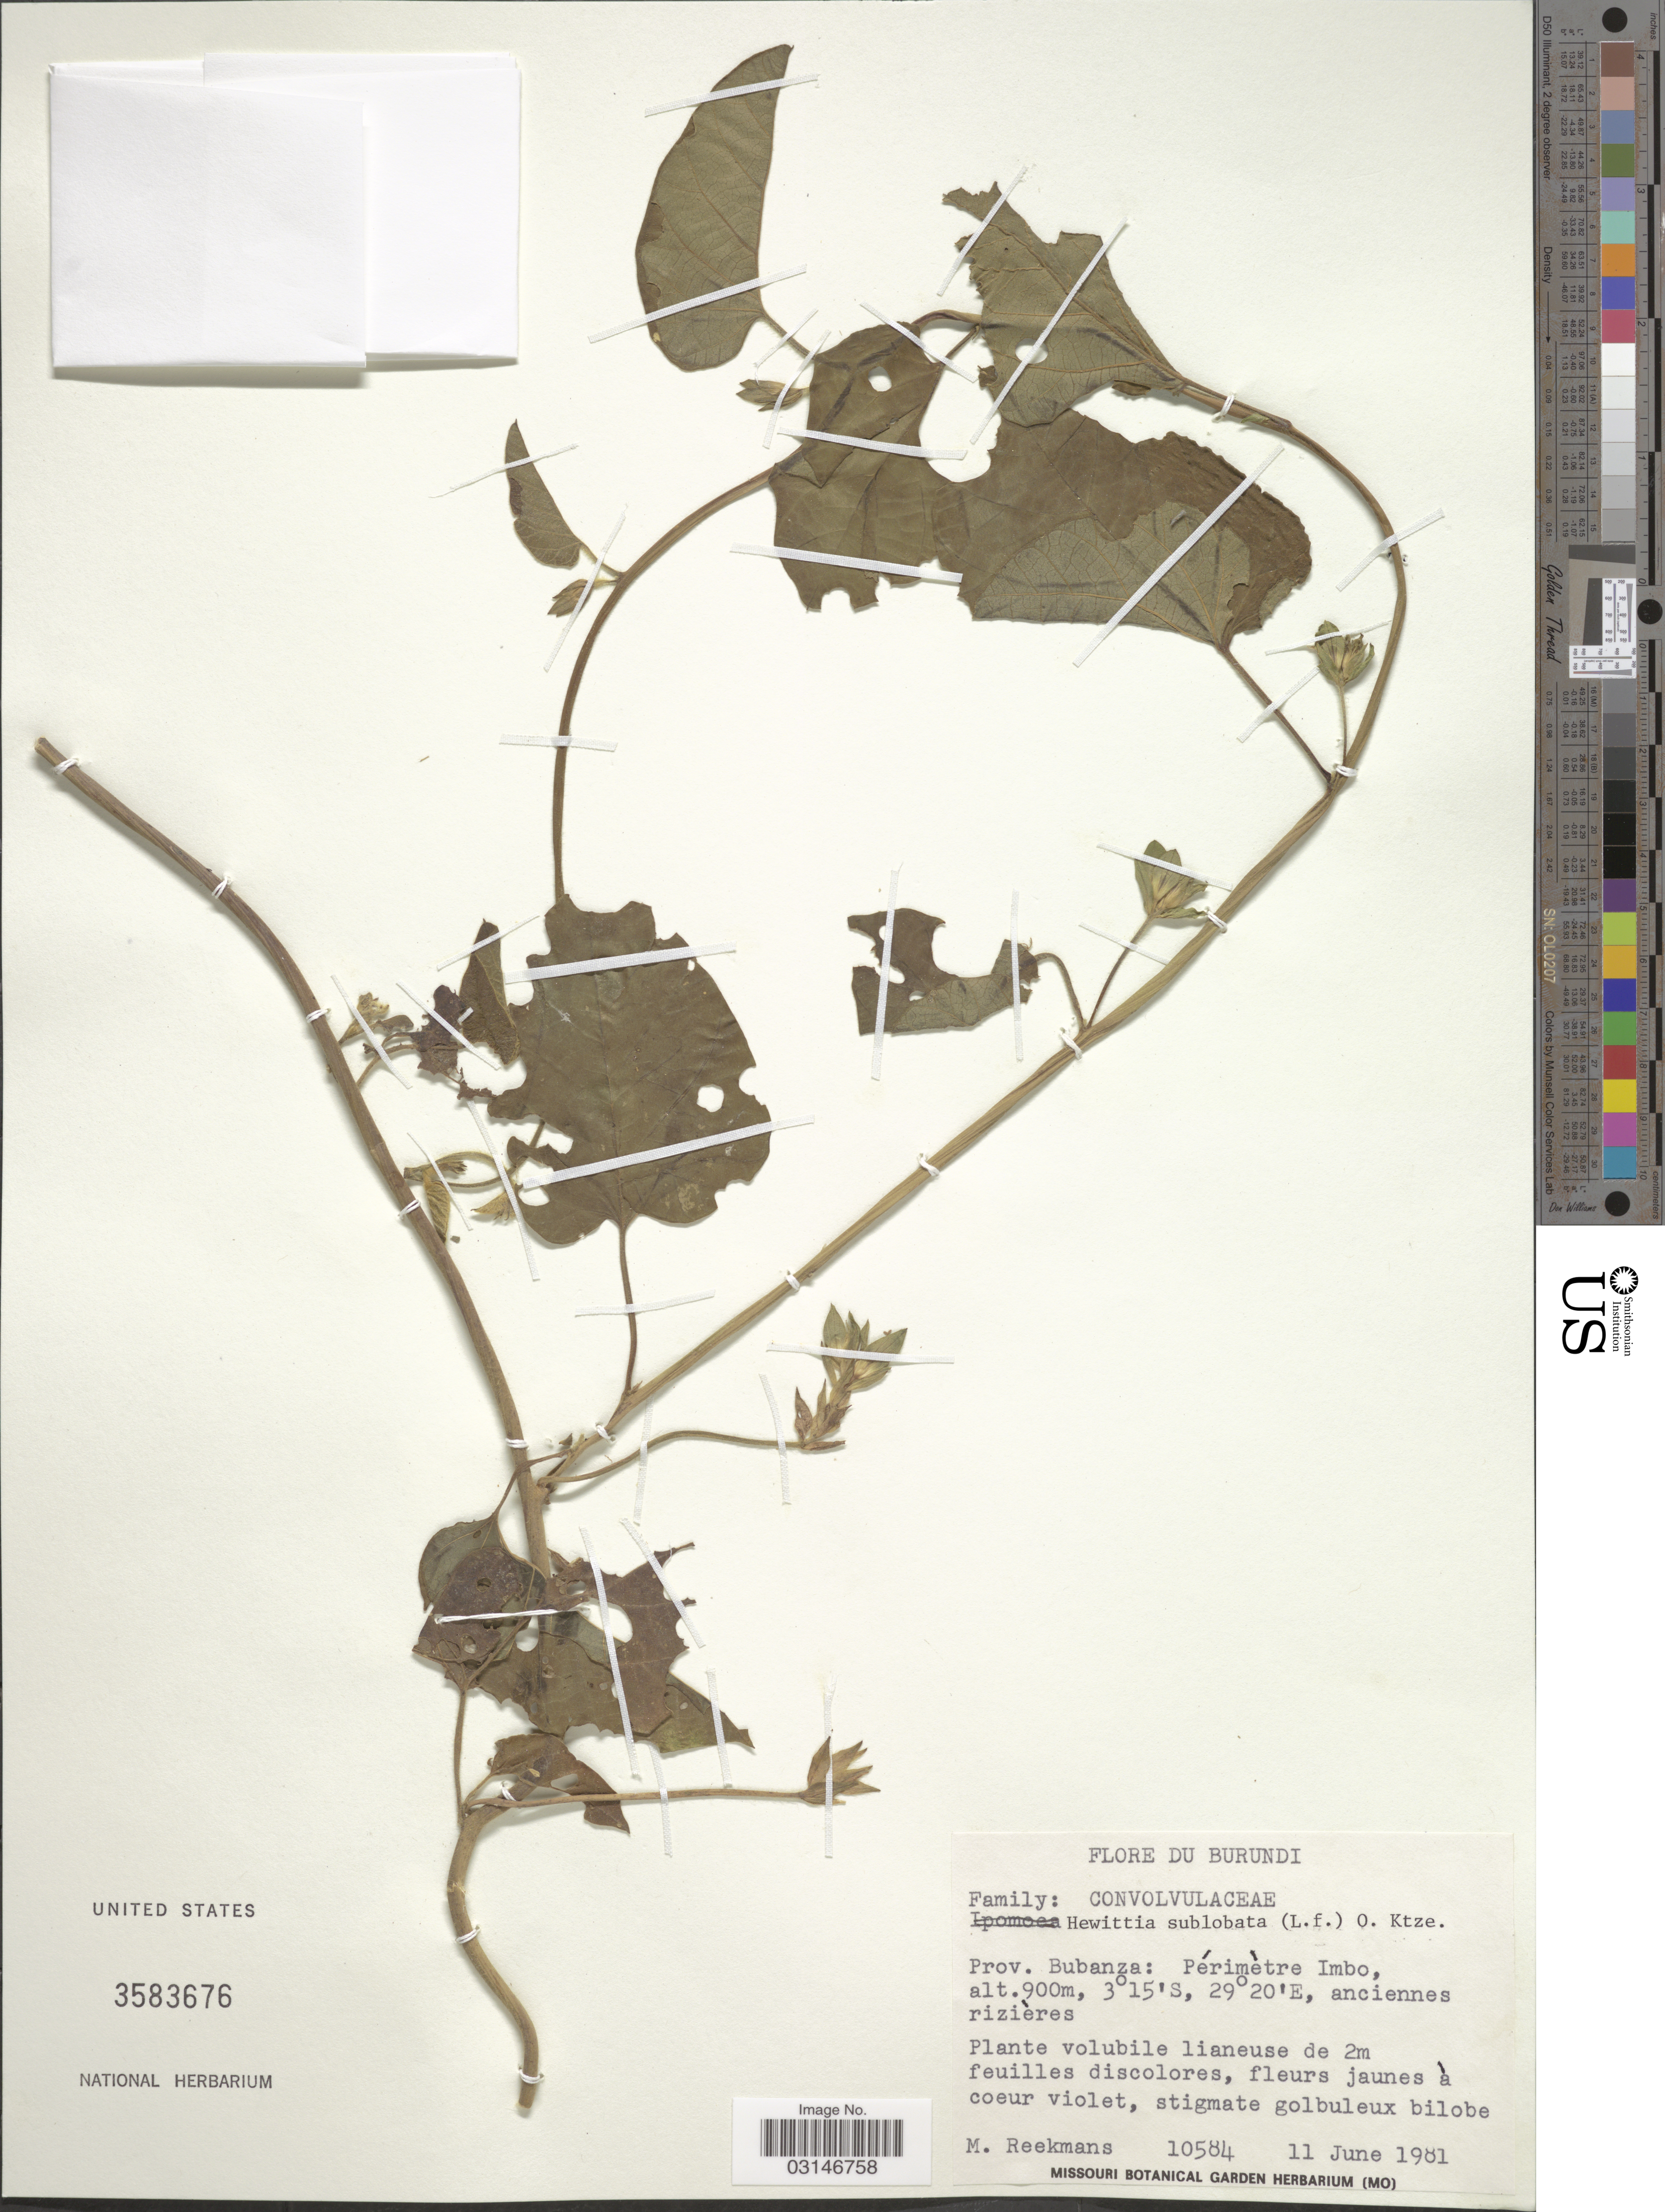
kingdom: Plantae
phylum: Tracheophyta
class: Magnoliopsida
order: Solanales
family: Convolvulaceae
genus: Hewittia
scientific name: Hewittia sublobata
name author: (L. f.) Kuntze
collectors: M. Reekmans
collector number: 10584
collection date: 1981-06-11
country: Burundi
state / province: Bubanza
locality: Périmètre Imbo.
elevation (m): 900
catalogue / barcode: US 3583676